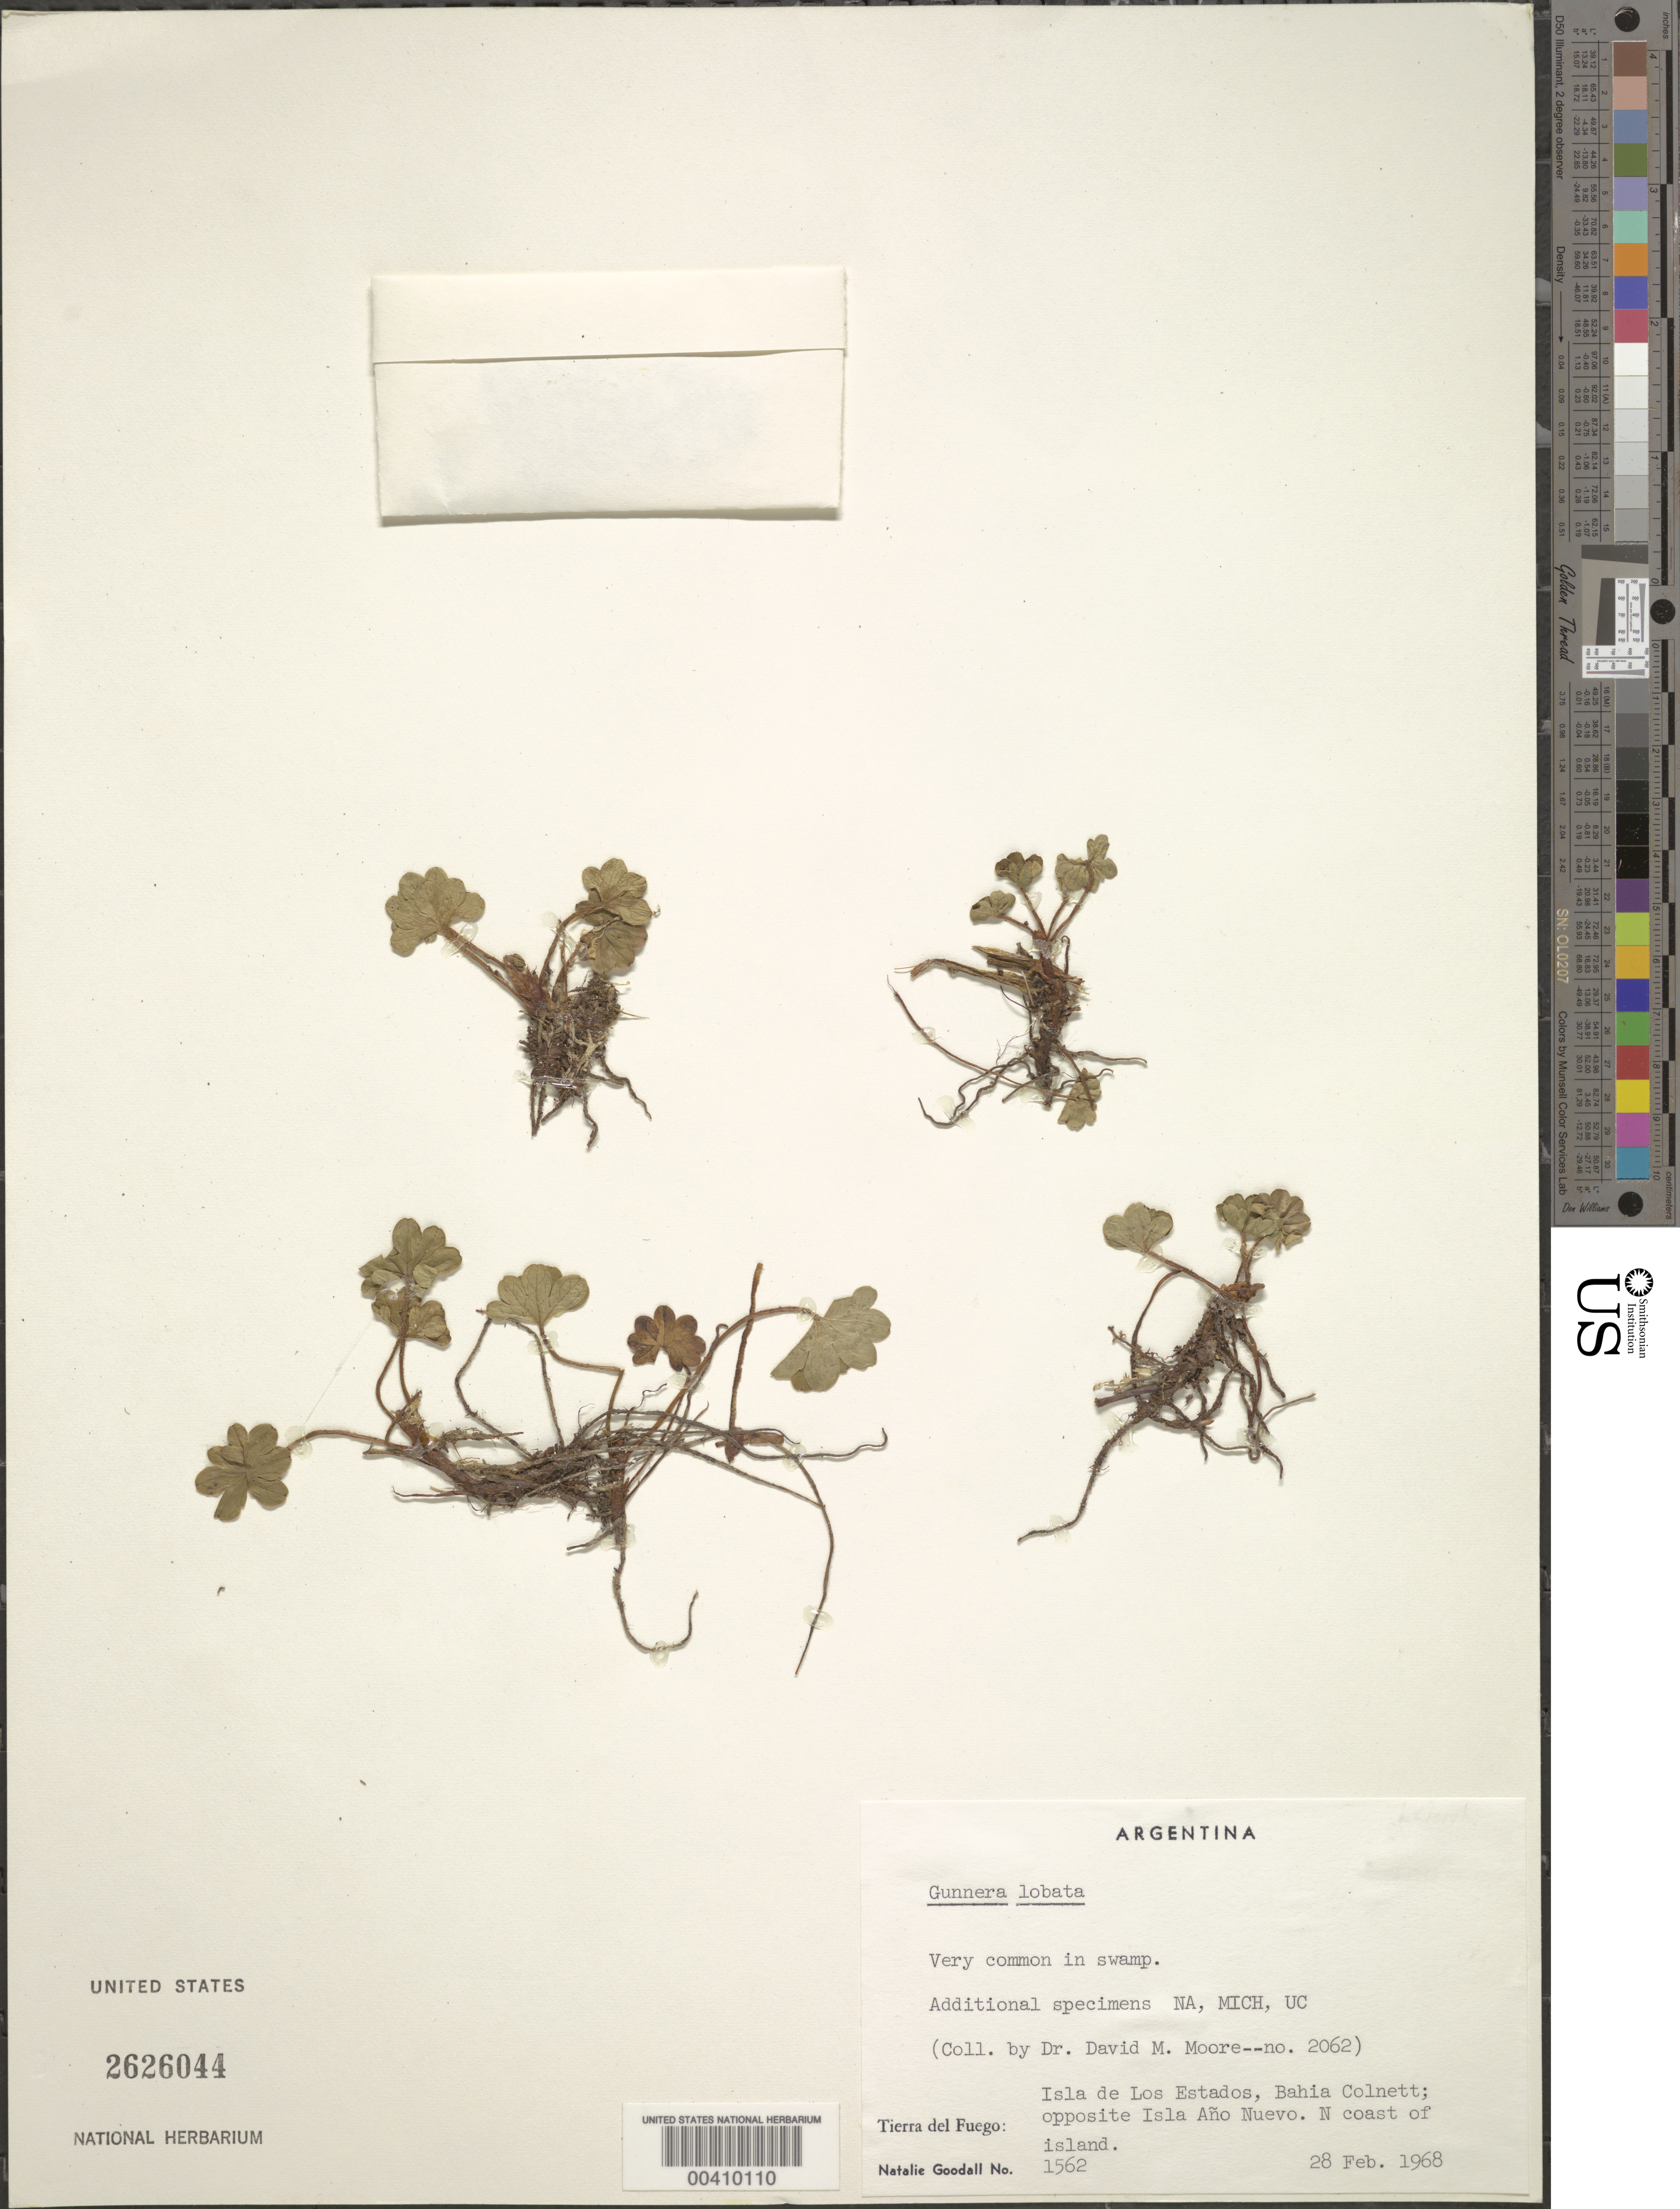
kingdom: Plantae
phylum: Tracheophyta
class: Magnoliopsida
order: Gunnerales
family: Gunneraceae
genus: Gunnera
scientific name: Gunnera lobata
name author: Hook. f.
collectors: D. Moore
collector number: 2062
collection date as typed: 28 Feb 1968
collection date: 1968-02-28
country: Argentina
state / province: Tierra del Fuego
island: Isla de Los Estados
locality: Bahia Colnett; opposite Isla Año Nuevo. N coast of island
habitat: swamp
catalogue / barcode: US 2626044